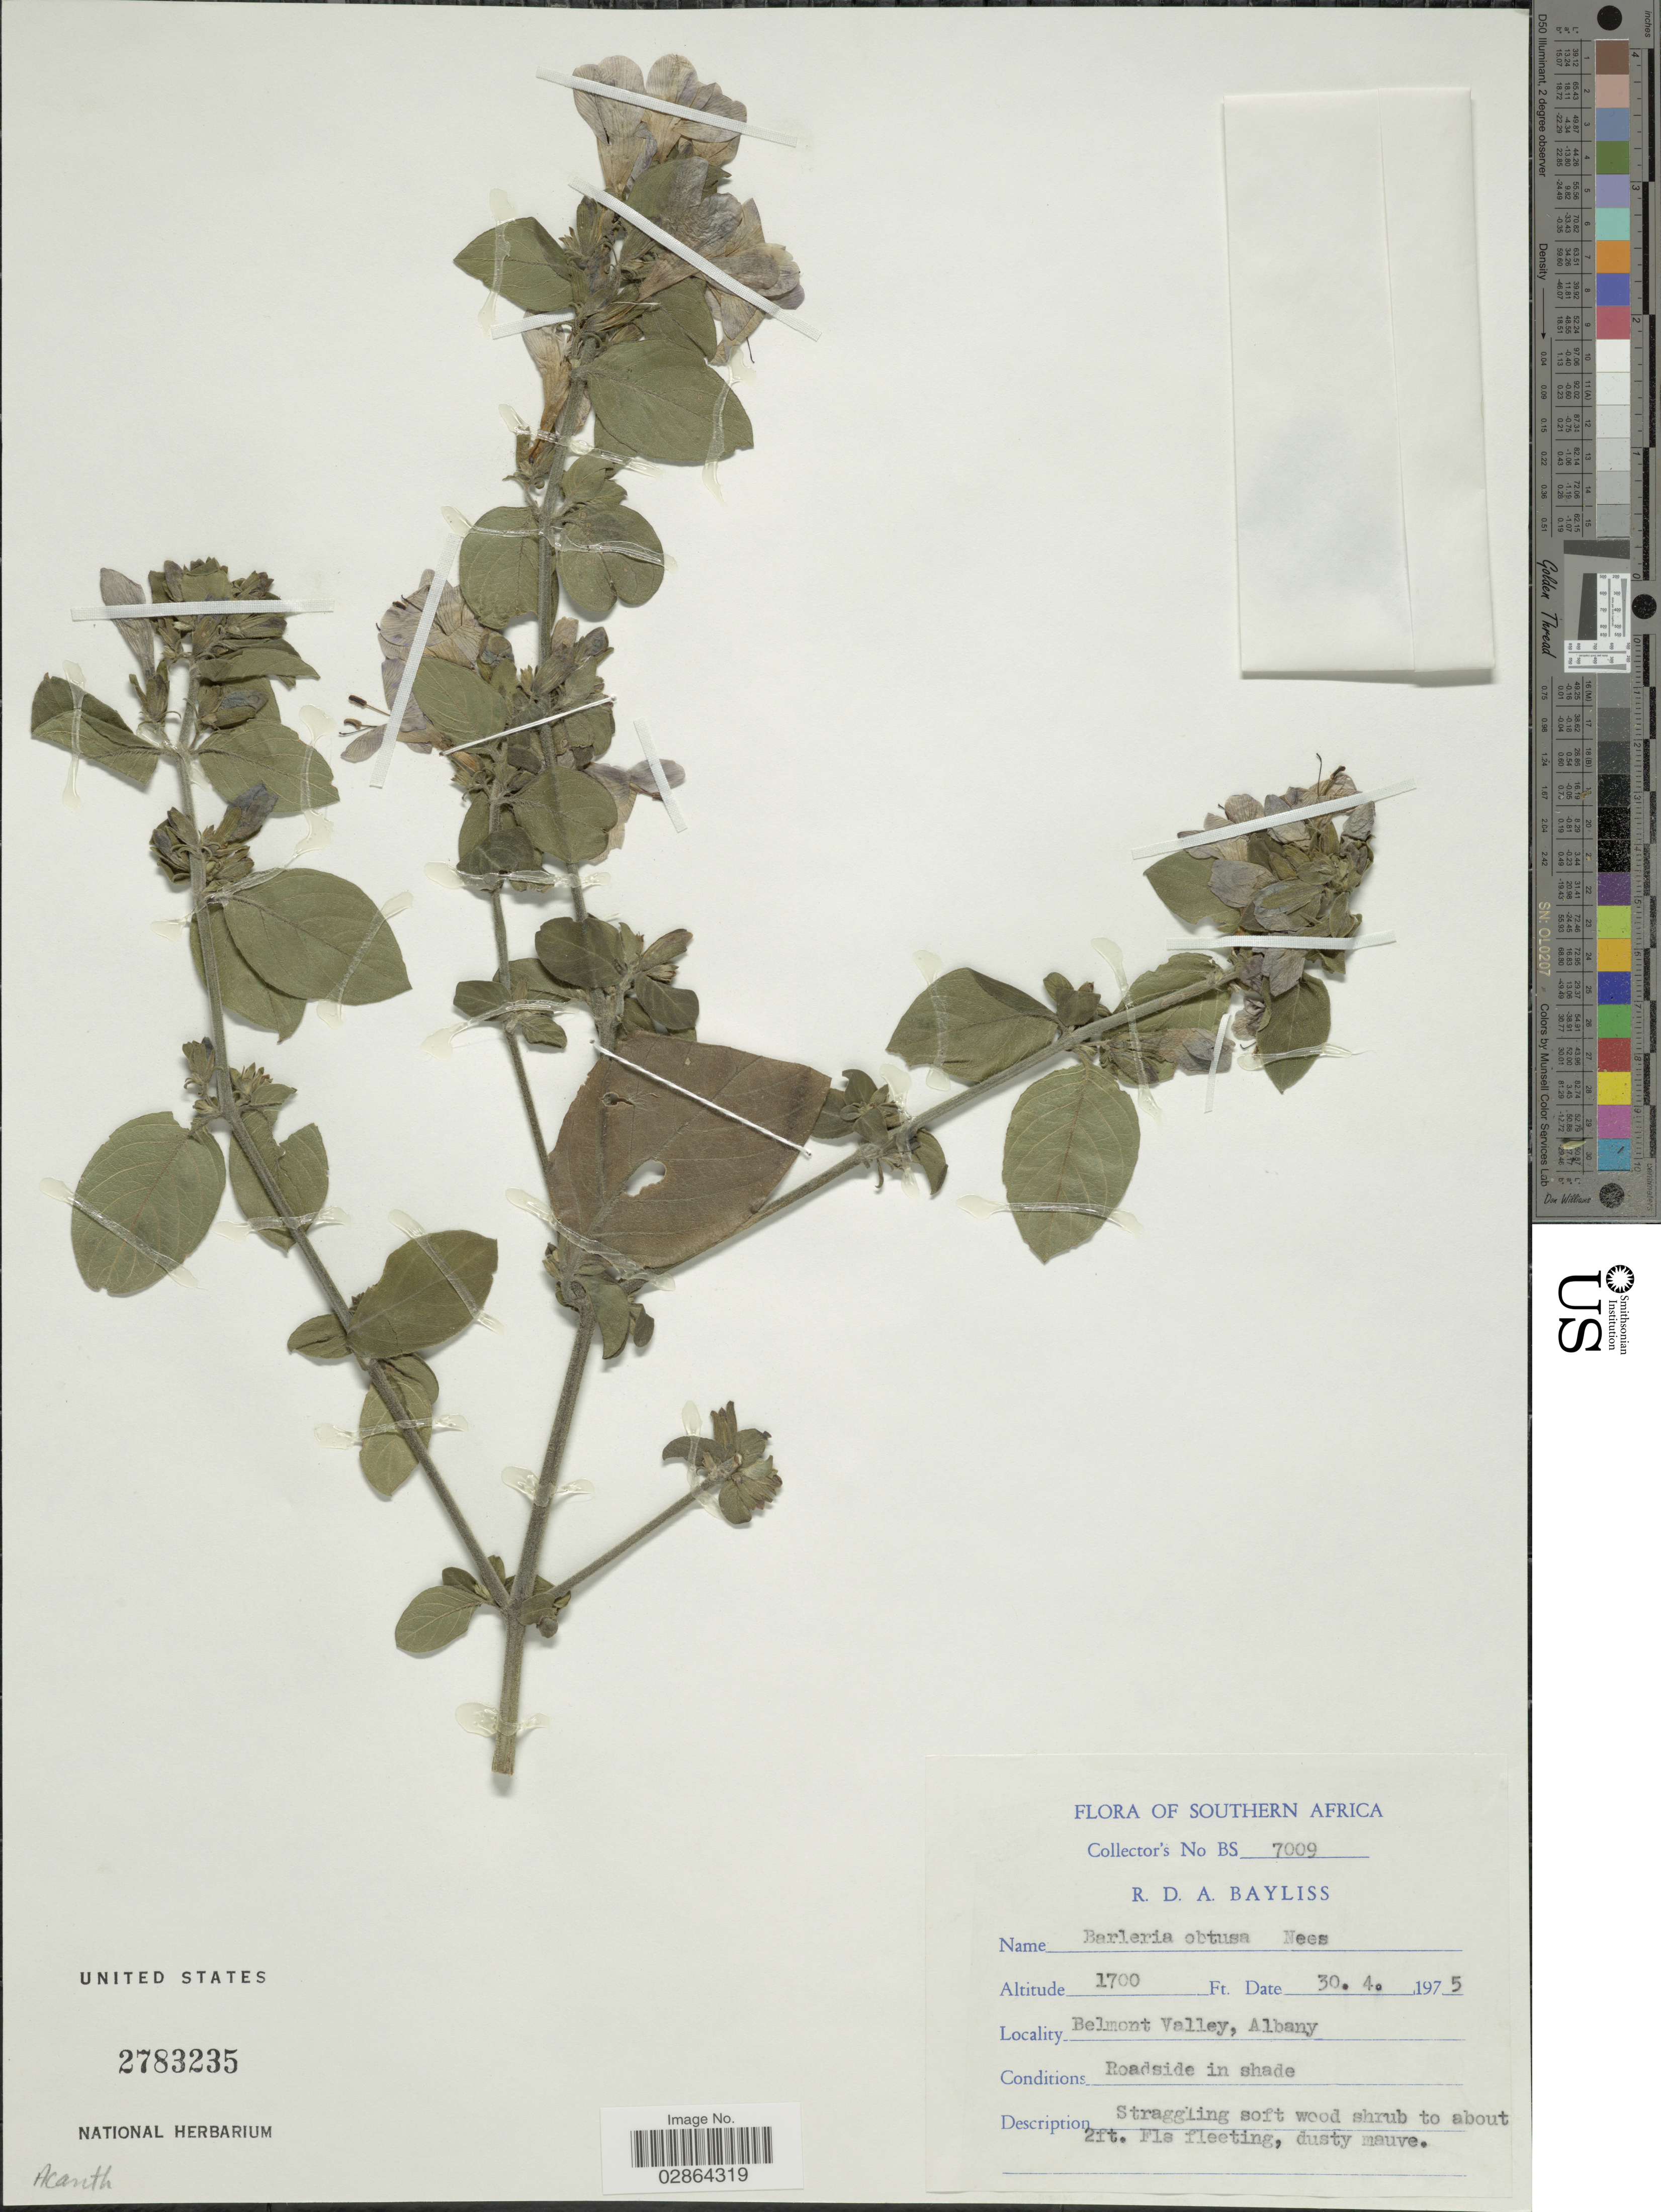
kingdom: Plantae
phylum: Tracheophyta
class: Magnoliopsida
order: Lamiales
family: Acanthaceae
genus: Barleria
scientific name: Barleria obtusa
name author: Nees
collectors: R. Bayliss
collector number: BS7009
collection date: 1975-04-30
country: South Africa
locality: Southern Africa, Belmont Valley, Albany.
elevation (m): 518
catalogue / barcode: US 2783235